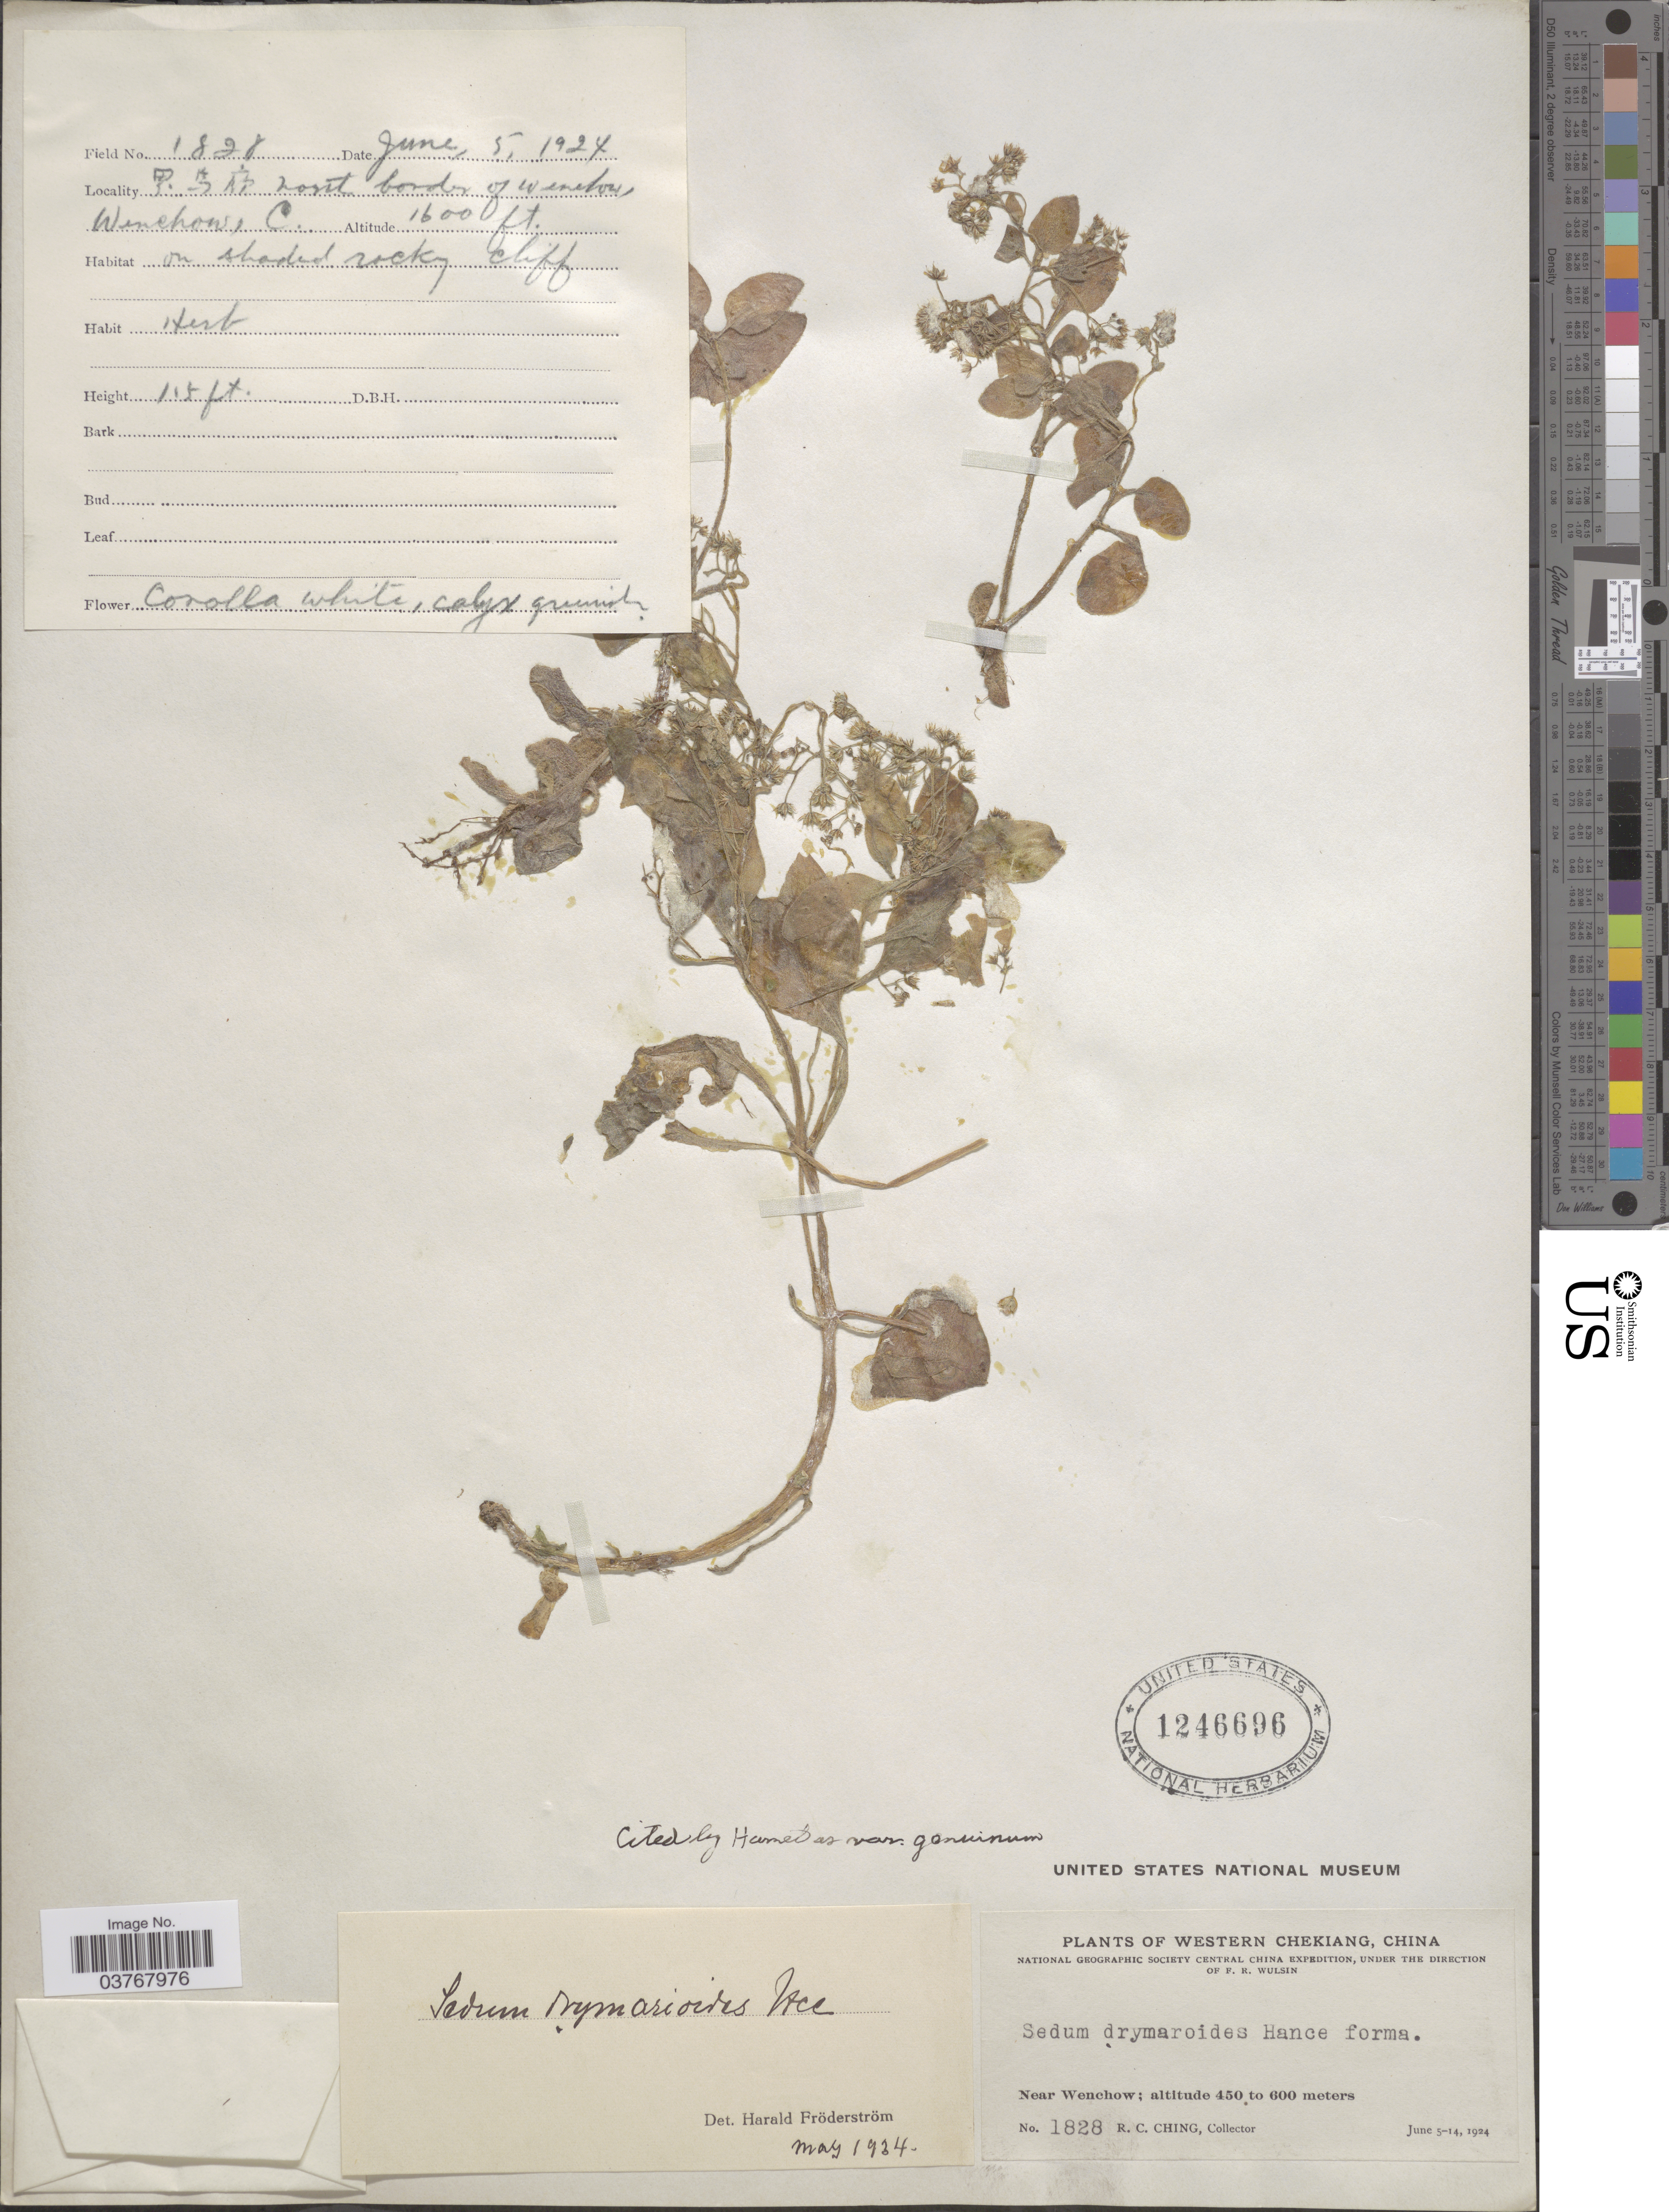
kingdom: Plantae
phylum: Tracheophyta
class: Magnoliopsida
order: Saxifragales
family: Crassulaceae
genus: Sedum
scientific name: Sedum drymarioides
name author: Hance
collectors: R. C. Ching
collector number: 1828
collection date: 1924-06-05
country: China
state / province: Zhejiang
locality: X north border of Wenchow. Western Chekiang. Near Wenchow.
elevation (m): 488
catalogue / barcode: US 1246696